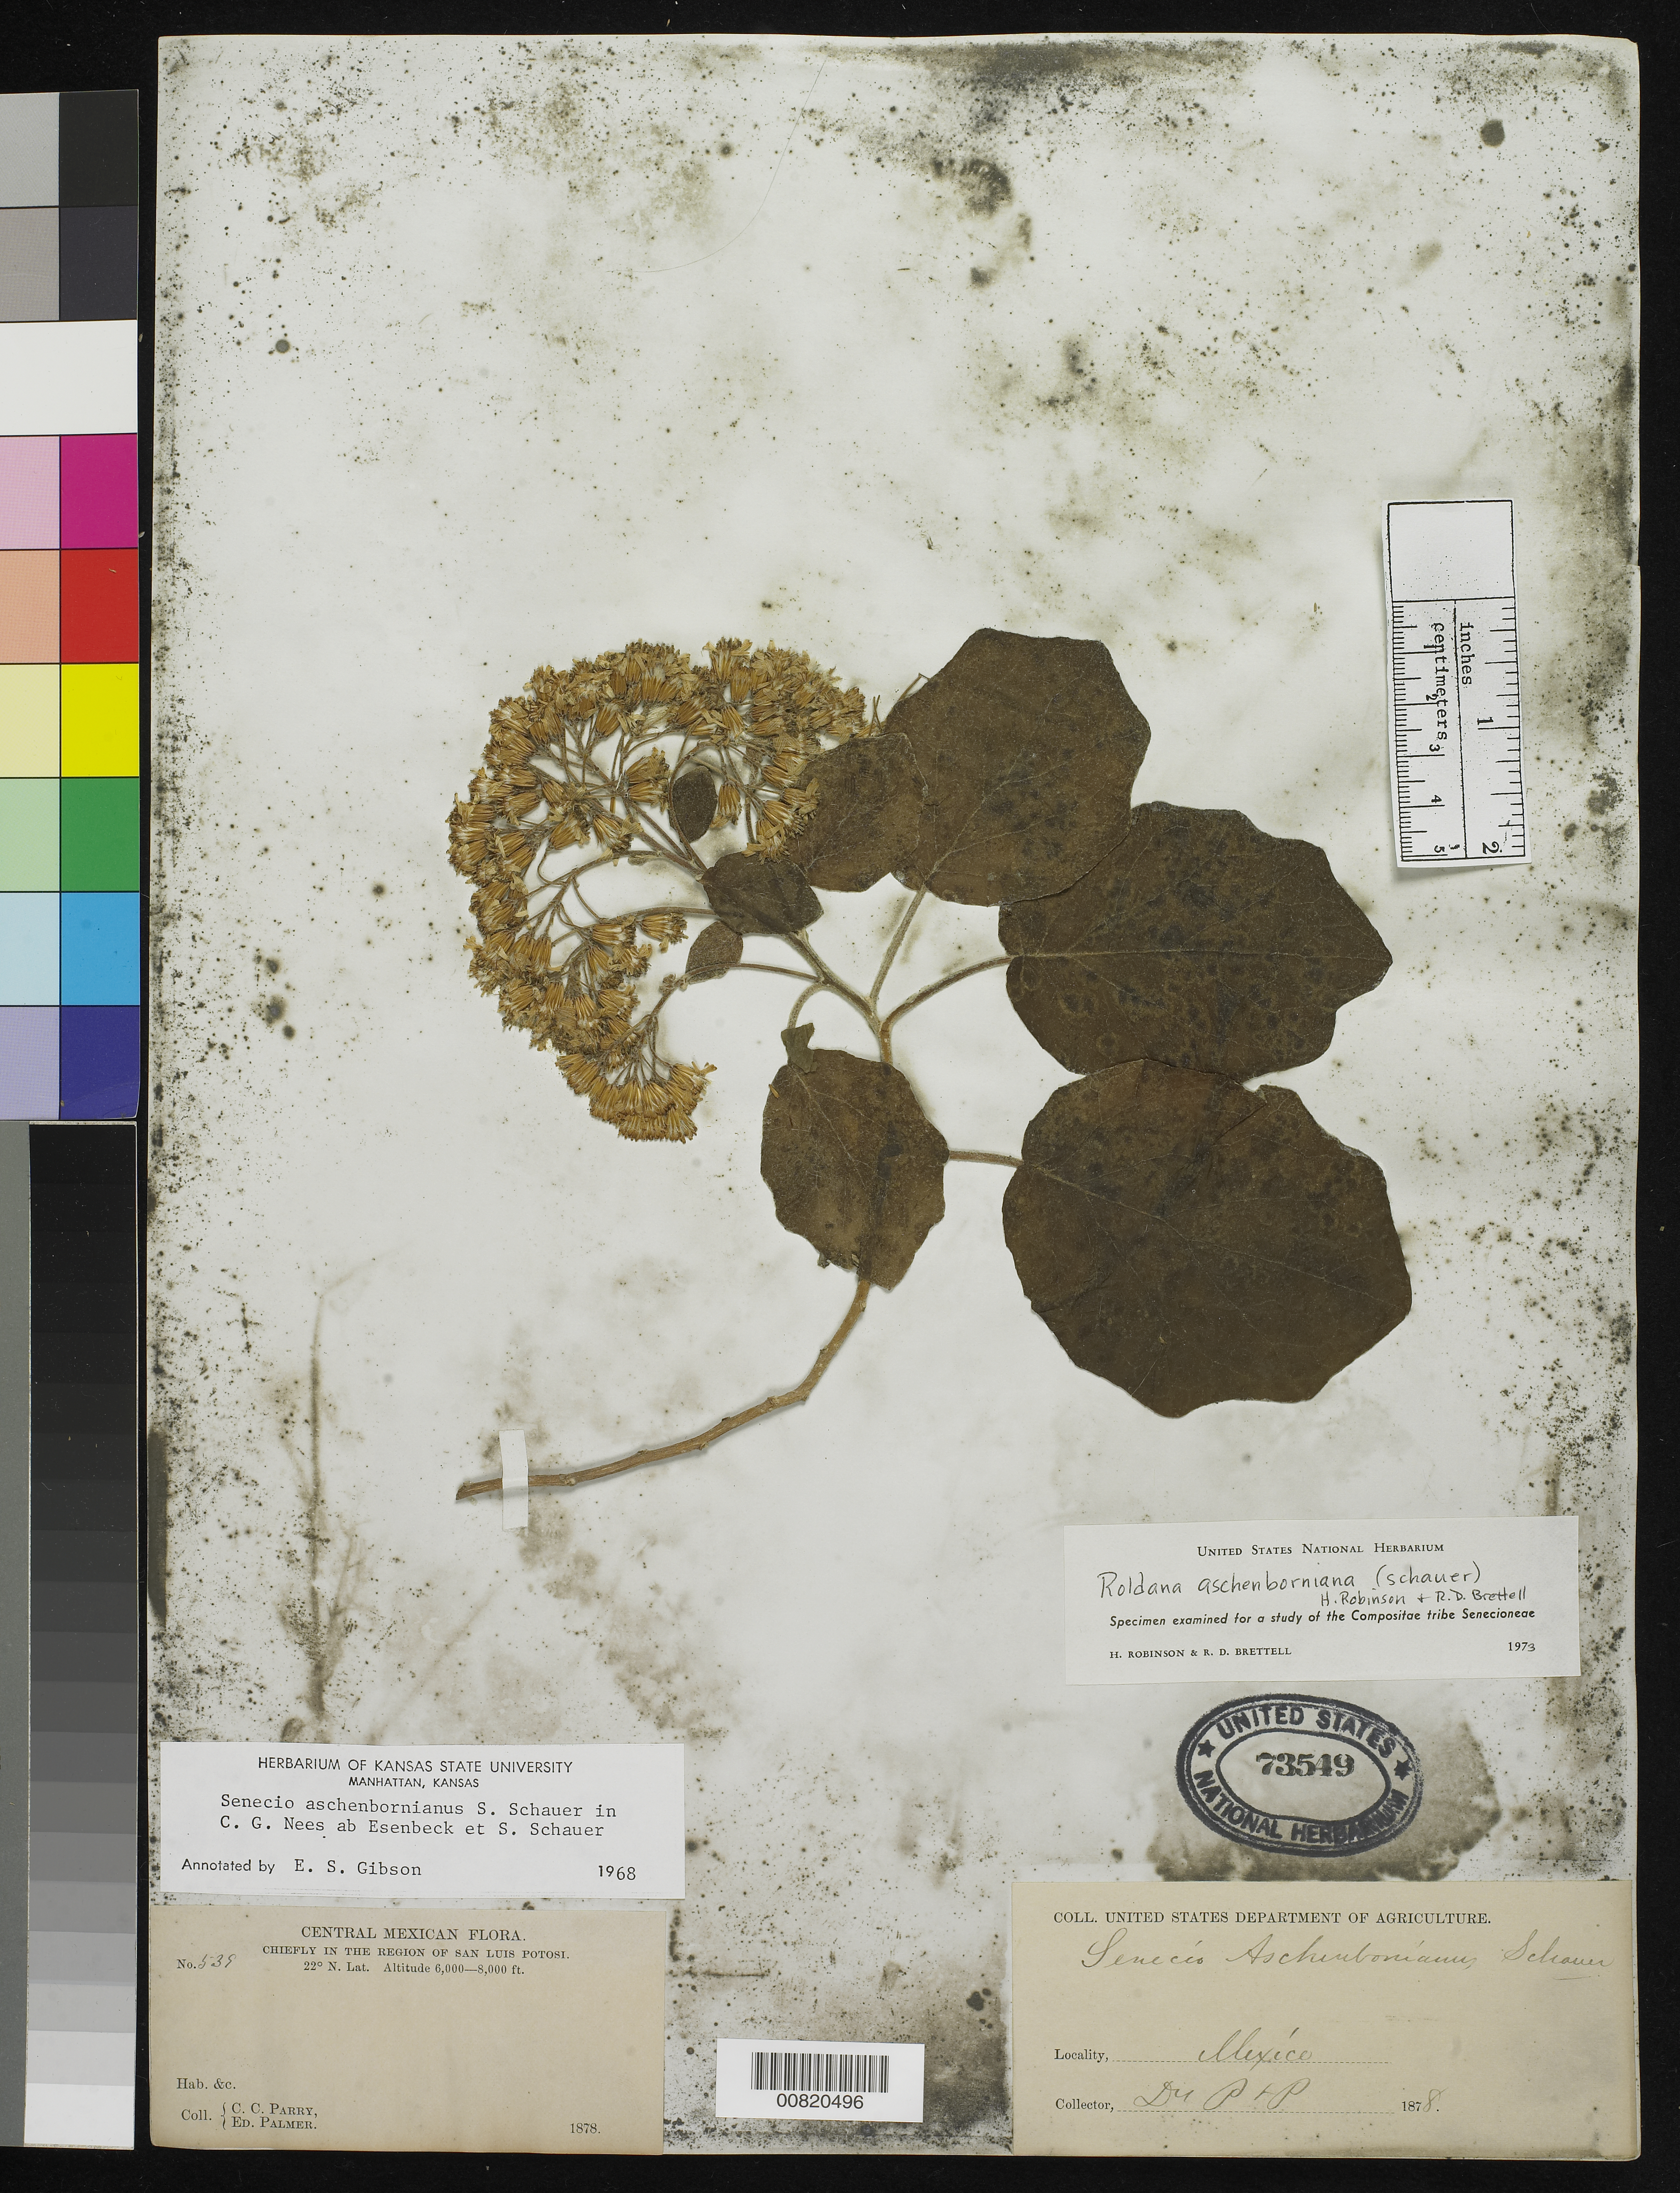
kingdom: Plantae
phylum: Tracheophyta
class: Magnoliopsida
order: Asterales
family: Asteraceae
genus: Roldana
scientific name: Roldana aschenborniana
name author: (S. Schauer) H. Rob. & Brettell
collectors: C. C. Parry & E. Palmer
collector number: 539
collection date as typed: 1878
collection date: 1878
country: Mexico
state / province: San Luis Potosí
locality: Chiefly in the region of San Luis Potosí.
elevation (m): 1829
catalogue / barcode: US 73549